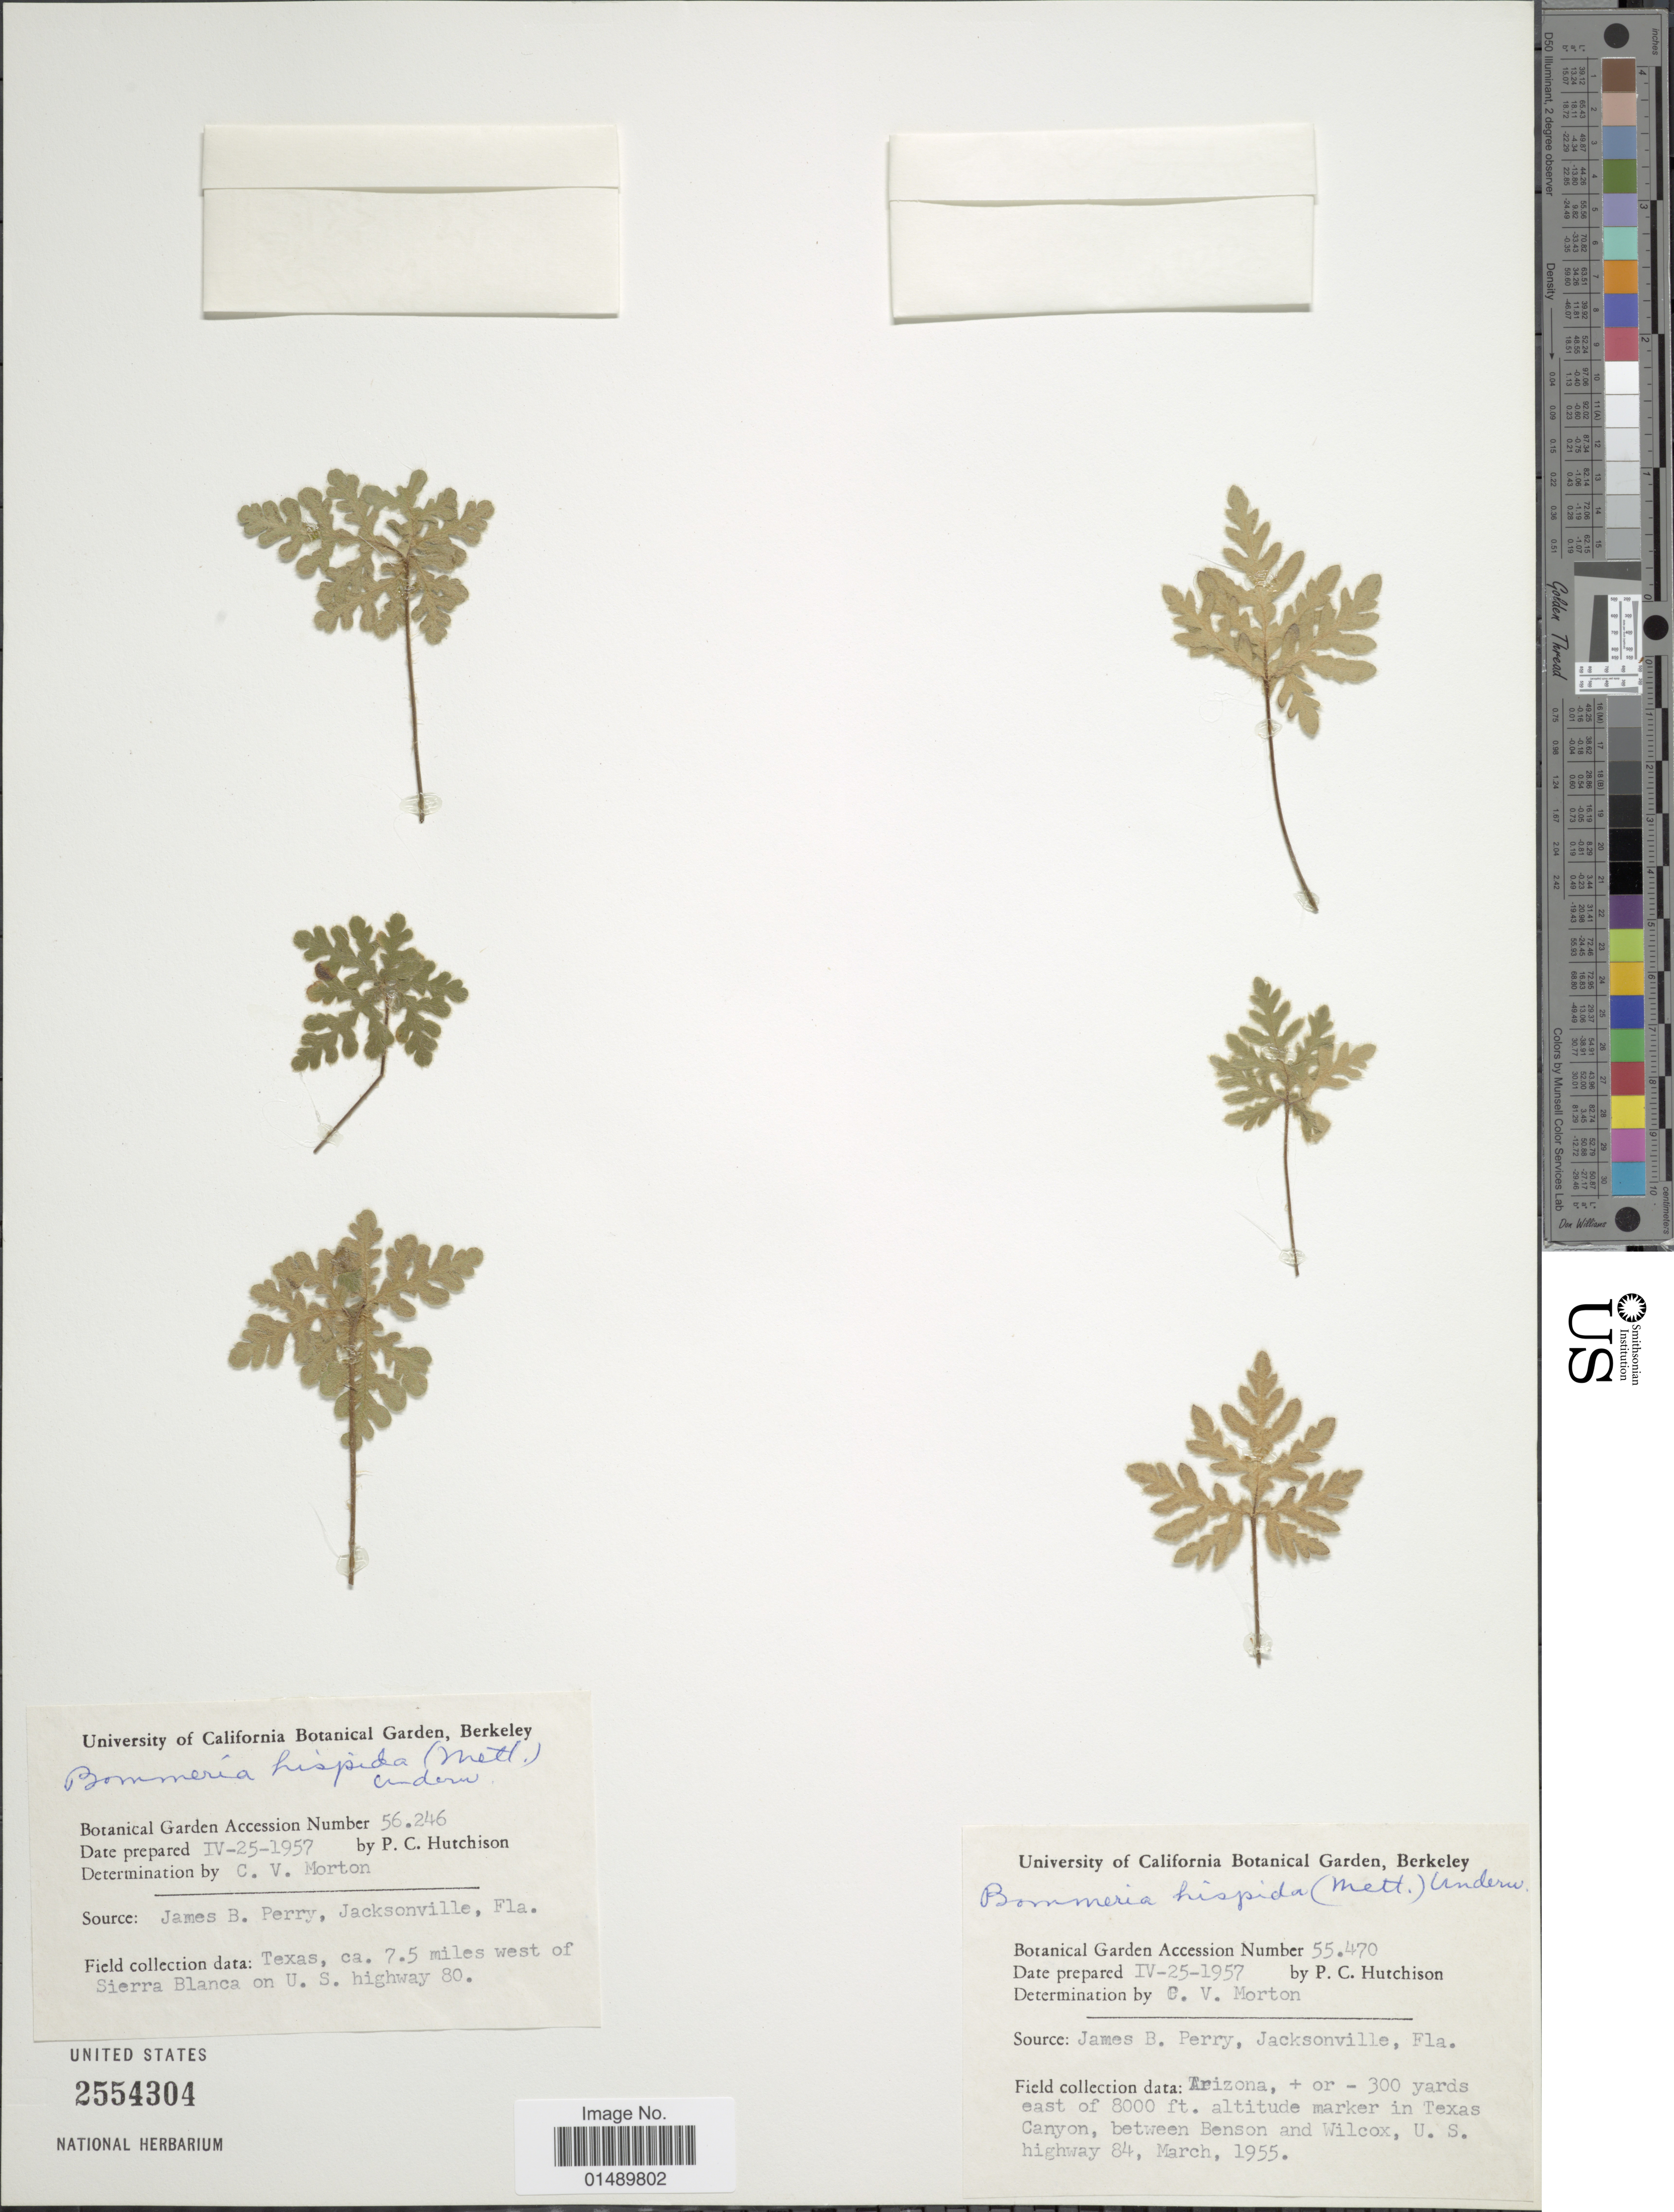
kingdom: Plantae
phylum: Tracheophyta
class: Polypodiopsida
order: Polypodiales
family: Pteridaceae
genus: Bommeria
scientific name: Bommeria hispida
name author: (Mett. ex Kuhn) Underw.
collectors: J. Perry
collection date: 1957-04-25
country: United States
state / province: California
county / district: Alameda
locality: University of California Botanical Garden, Berkeley.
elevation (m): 2438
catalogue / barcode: US 2554304-2